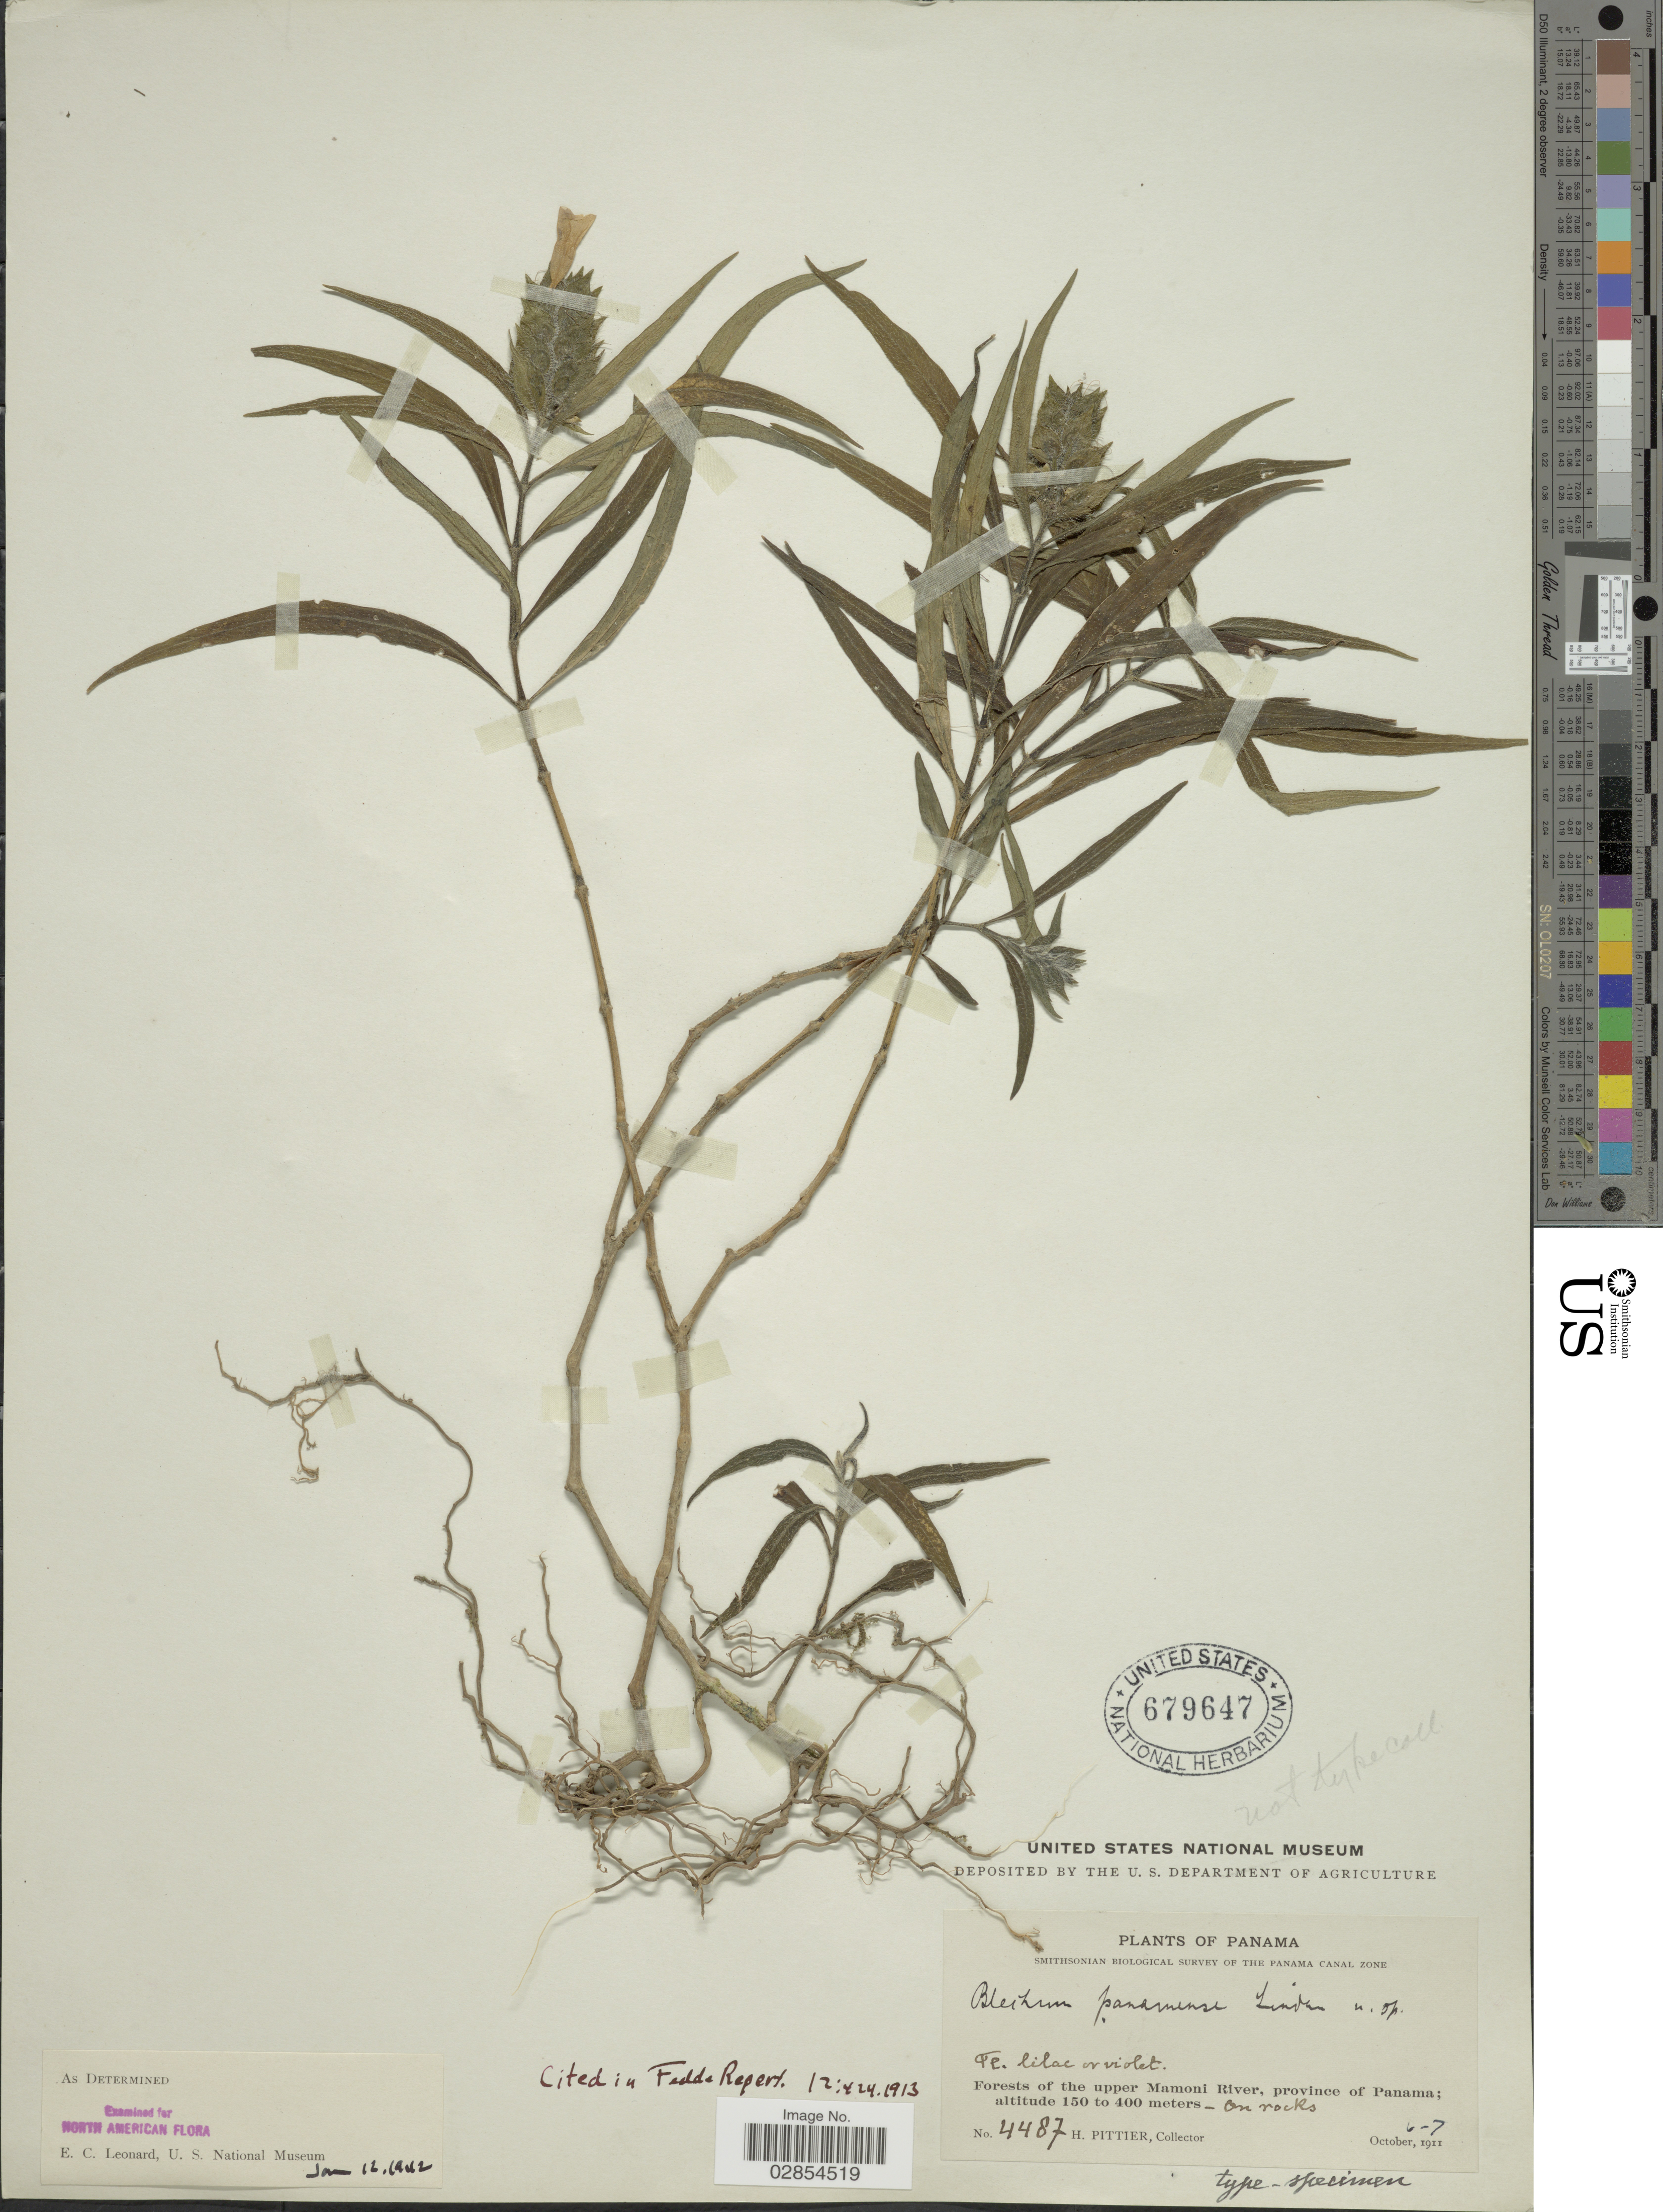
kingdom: Plantae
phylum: Tracheophyta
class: Magnoliopsida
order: Lamiales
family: Acanthaceae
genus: Blechum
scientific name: Blechum panamense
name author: Lindau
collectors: H. F. Pittier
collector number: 4487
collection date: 1911-10-06/1911-10-07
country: Panama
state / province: Panamá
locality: Forests of the upper Mamoni River.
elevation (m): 150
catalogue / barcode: US 679647